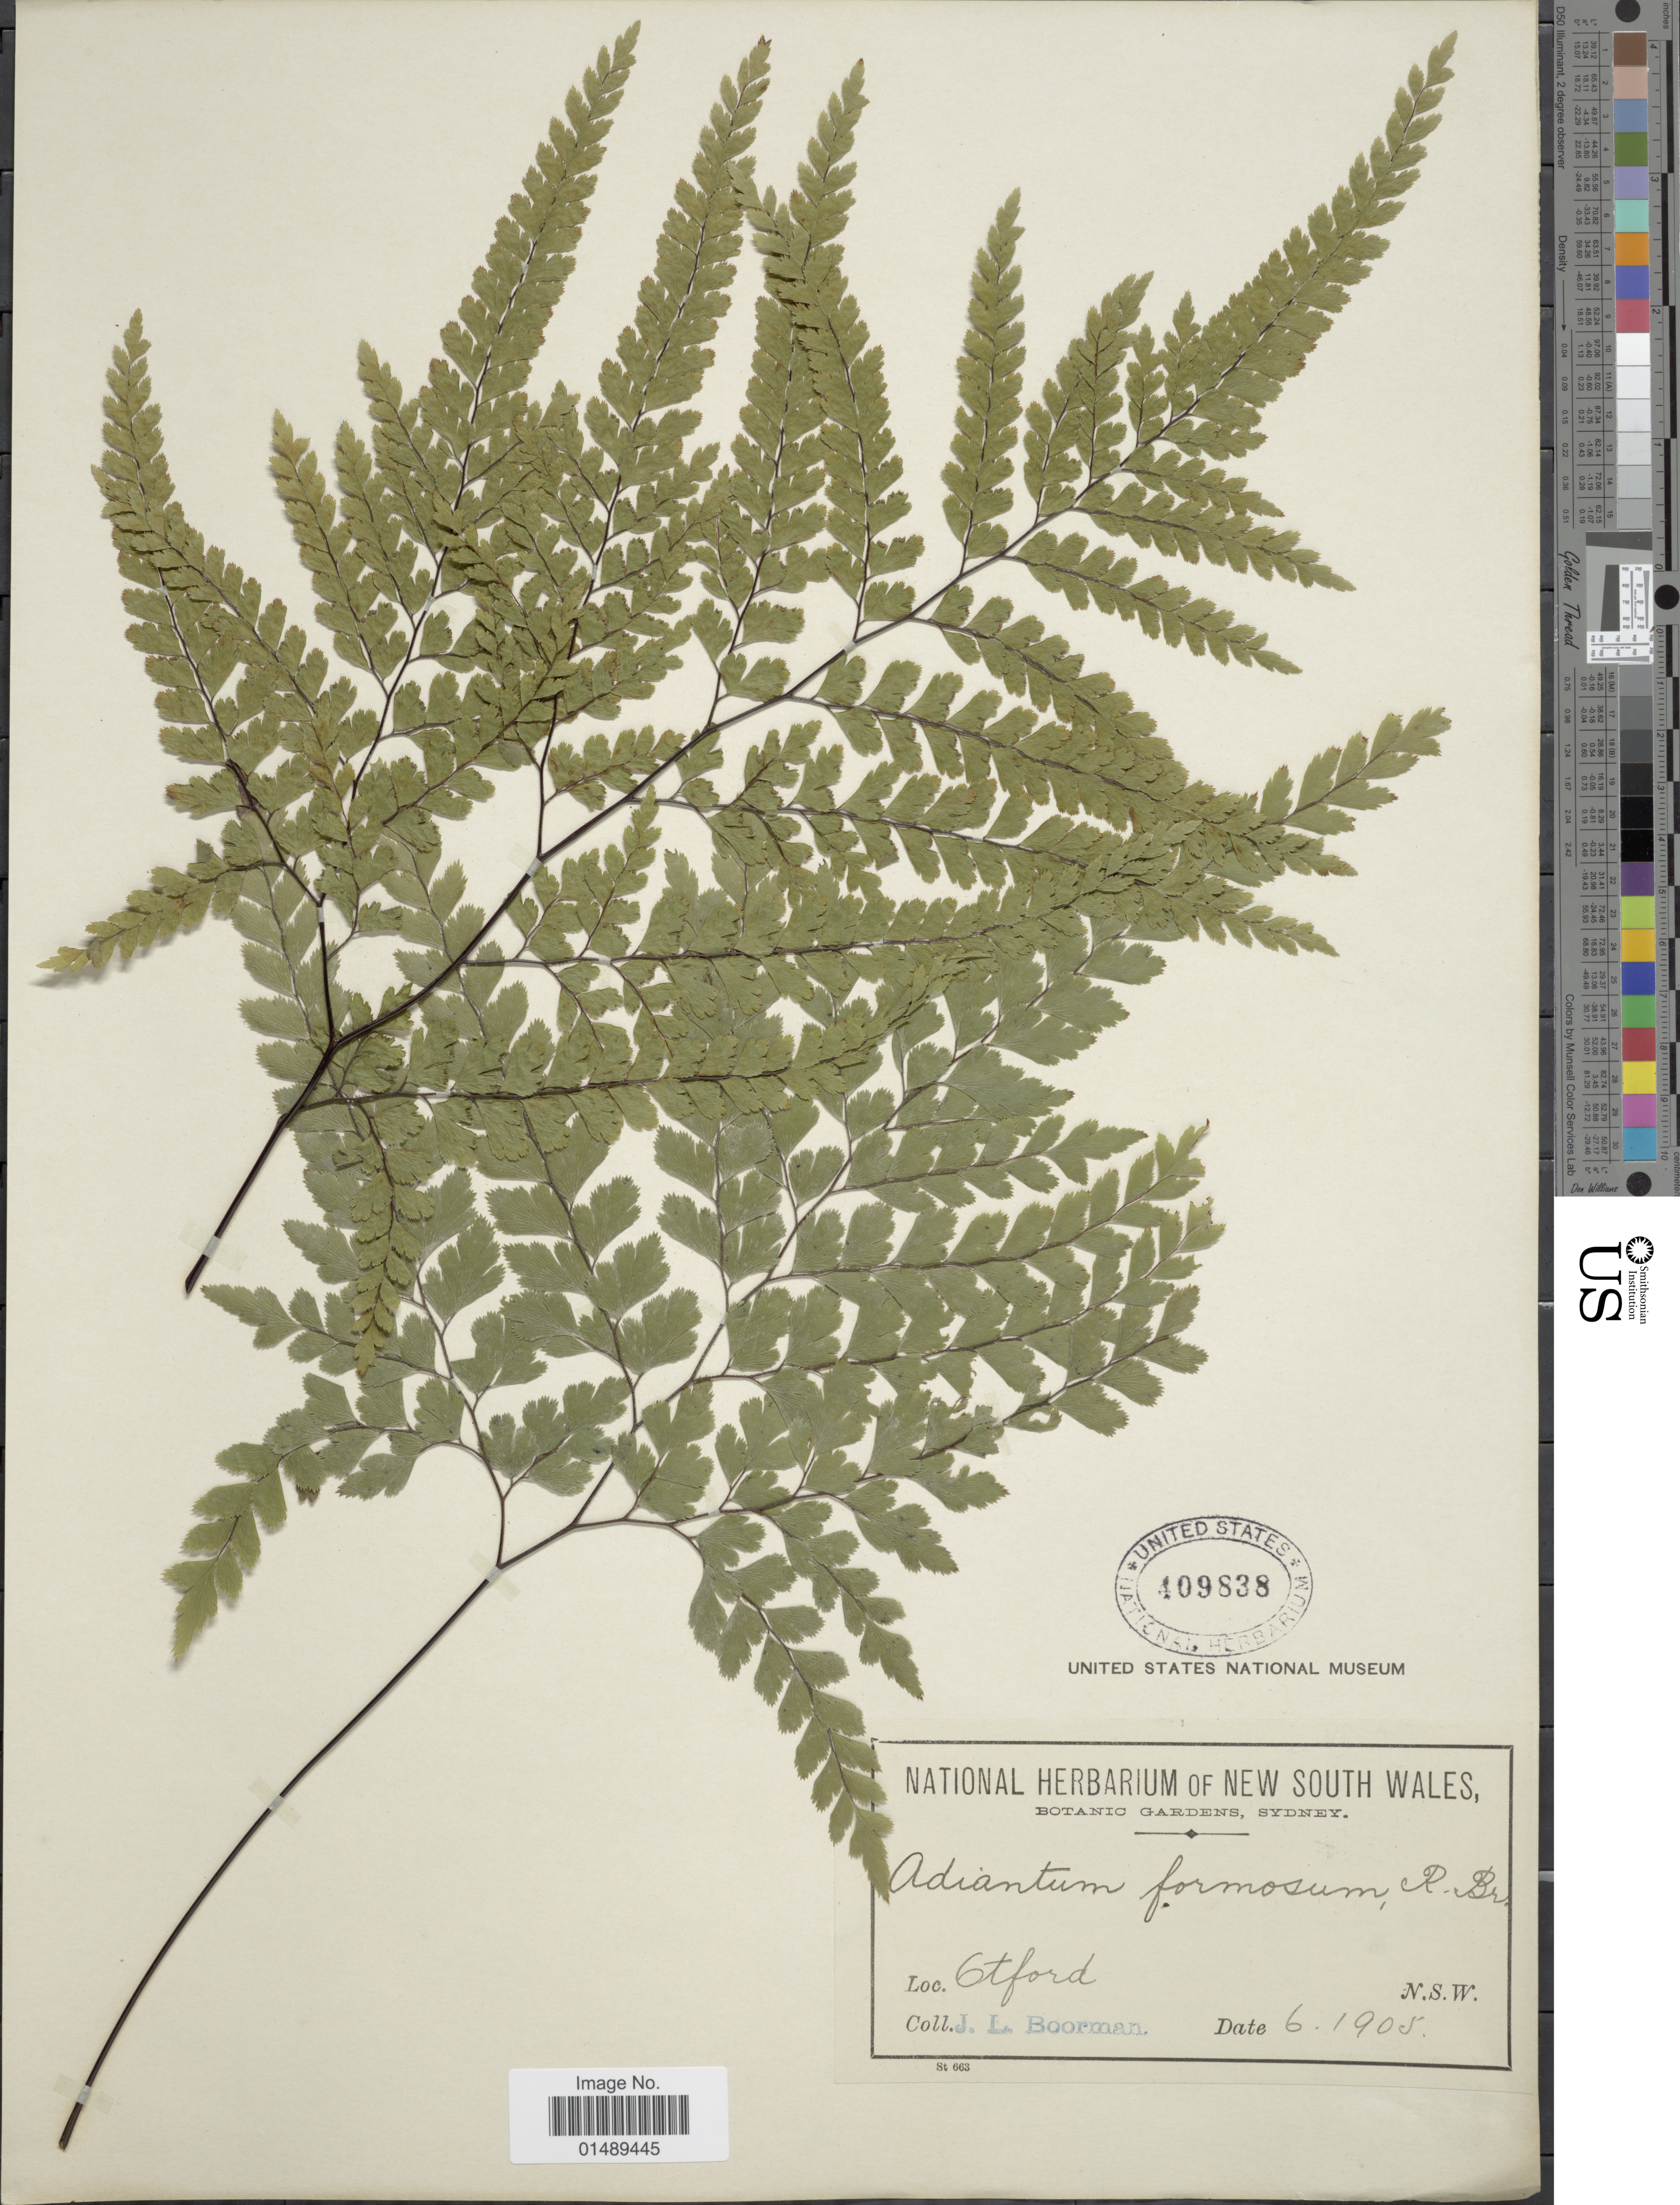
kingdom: Plantae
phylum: Tracheophyta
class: Polypodiopsida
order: Polypodiales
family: Pteridaceae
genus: Adiantum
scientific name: Adiantum formosum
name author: R. Br.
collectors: J. Boorman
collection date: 1905-06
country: Australia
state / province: New South Wales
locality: Oxford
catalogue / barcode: US 409838